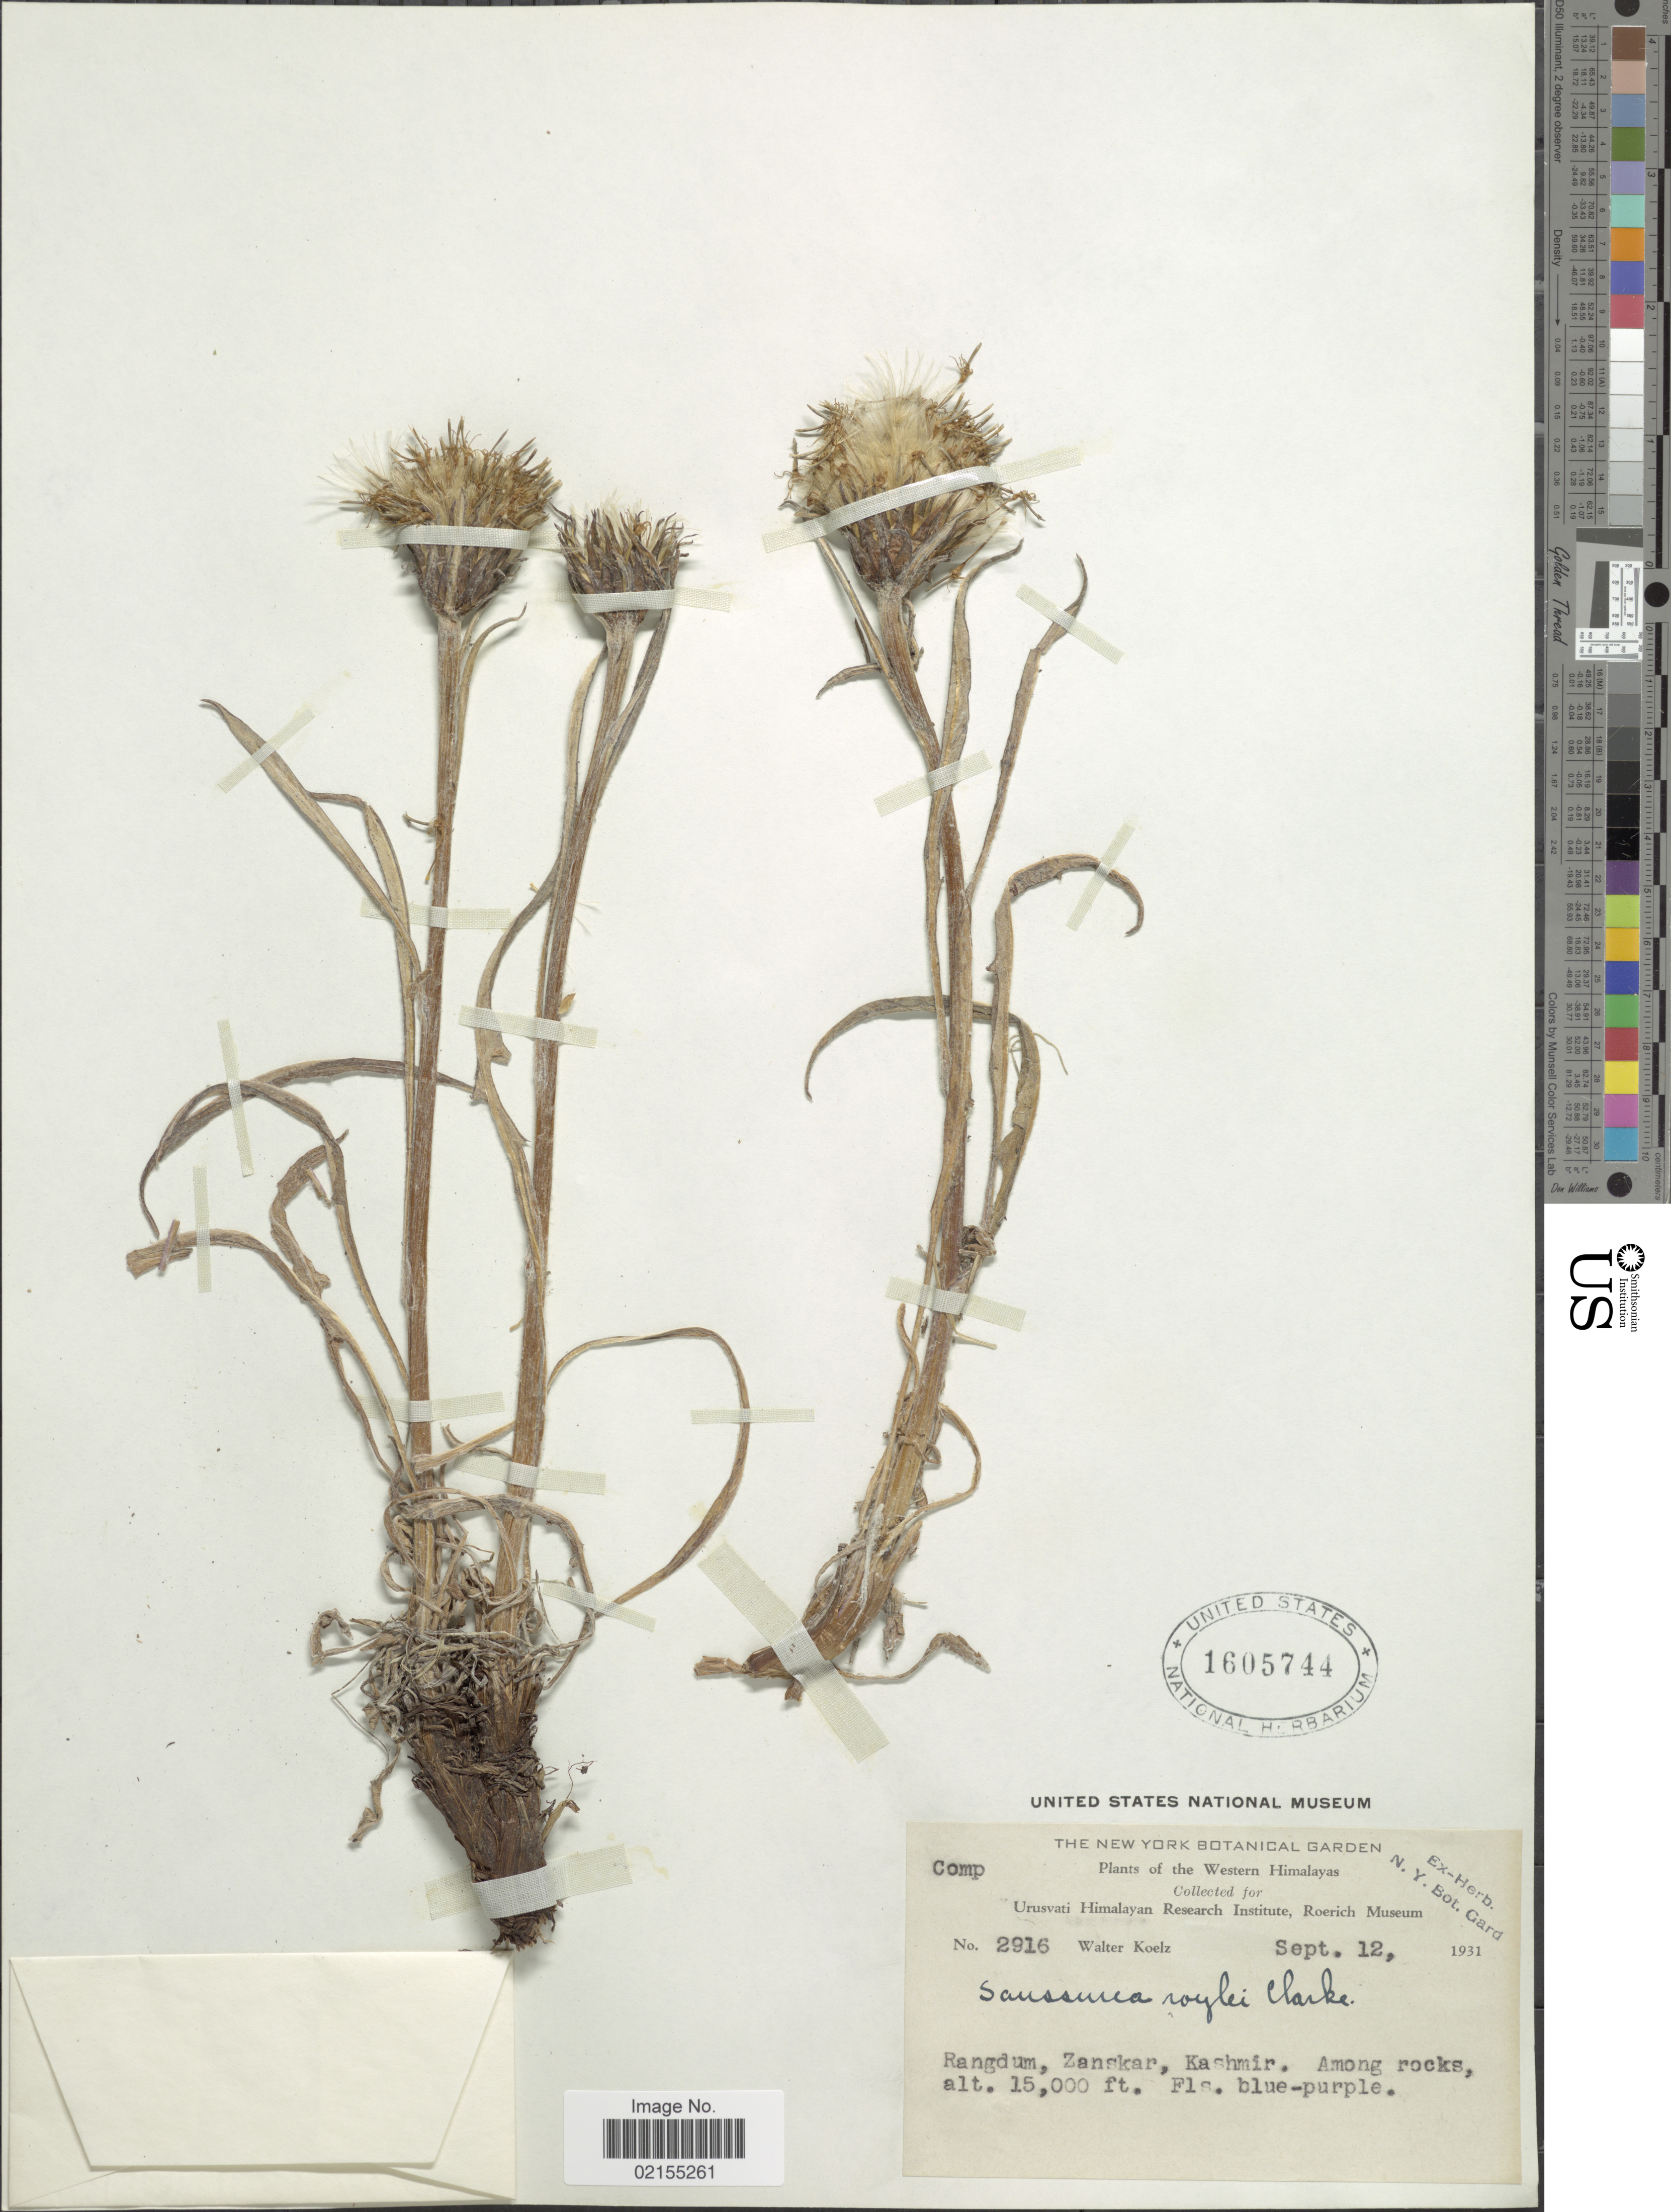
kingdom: Plantae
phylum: Tracheophyta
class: Magnoliopsida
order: Asterales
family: Asteraceae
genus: Saussurea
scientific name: Saussurea roylei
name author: C.B. Clarke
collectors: W. N. Koelz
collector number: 2916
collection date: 1931-09-12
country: India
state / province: Jammu and Kashmir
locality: The Western Himalayas, Rangdum, Zansikar, Kashmir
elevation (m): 4572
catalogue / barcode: US 1605744